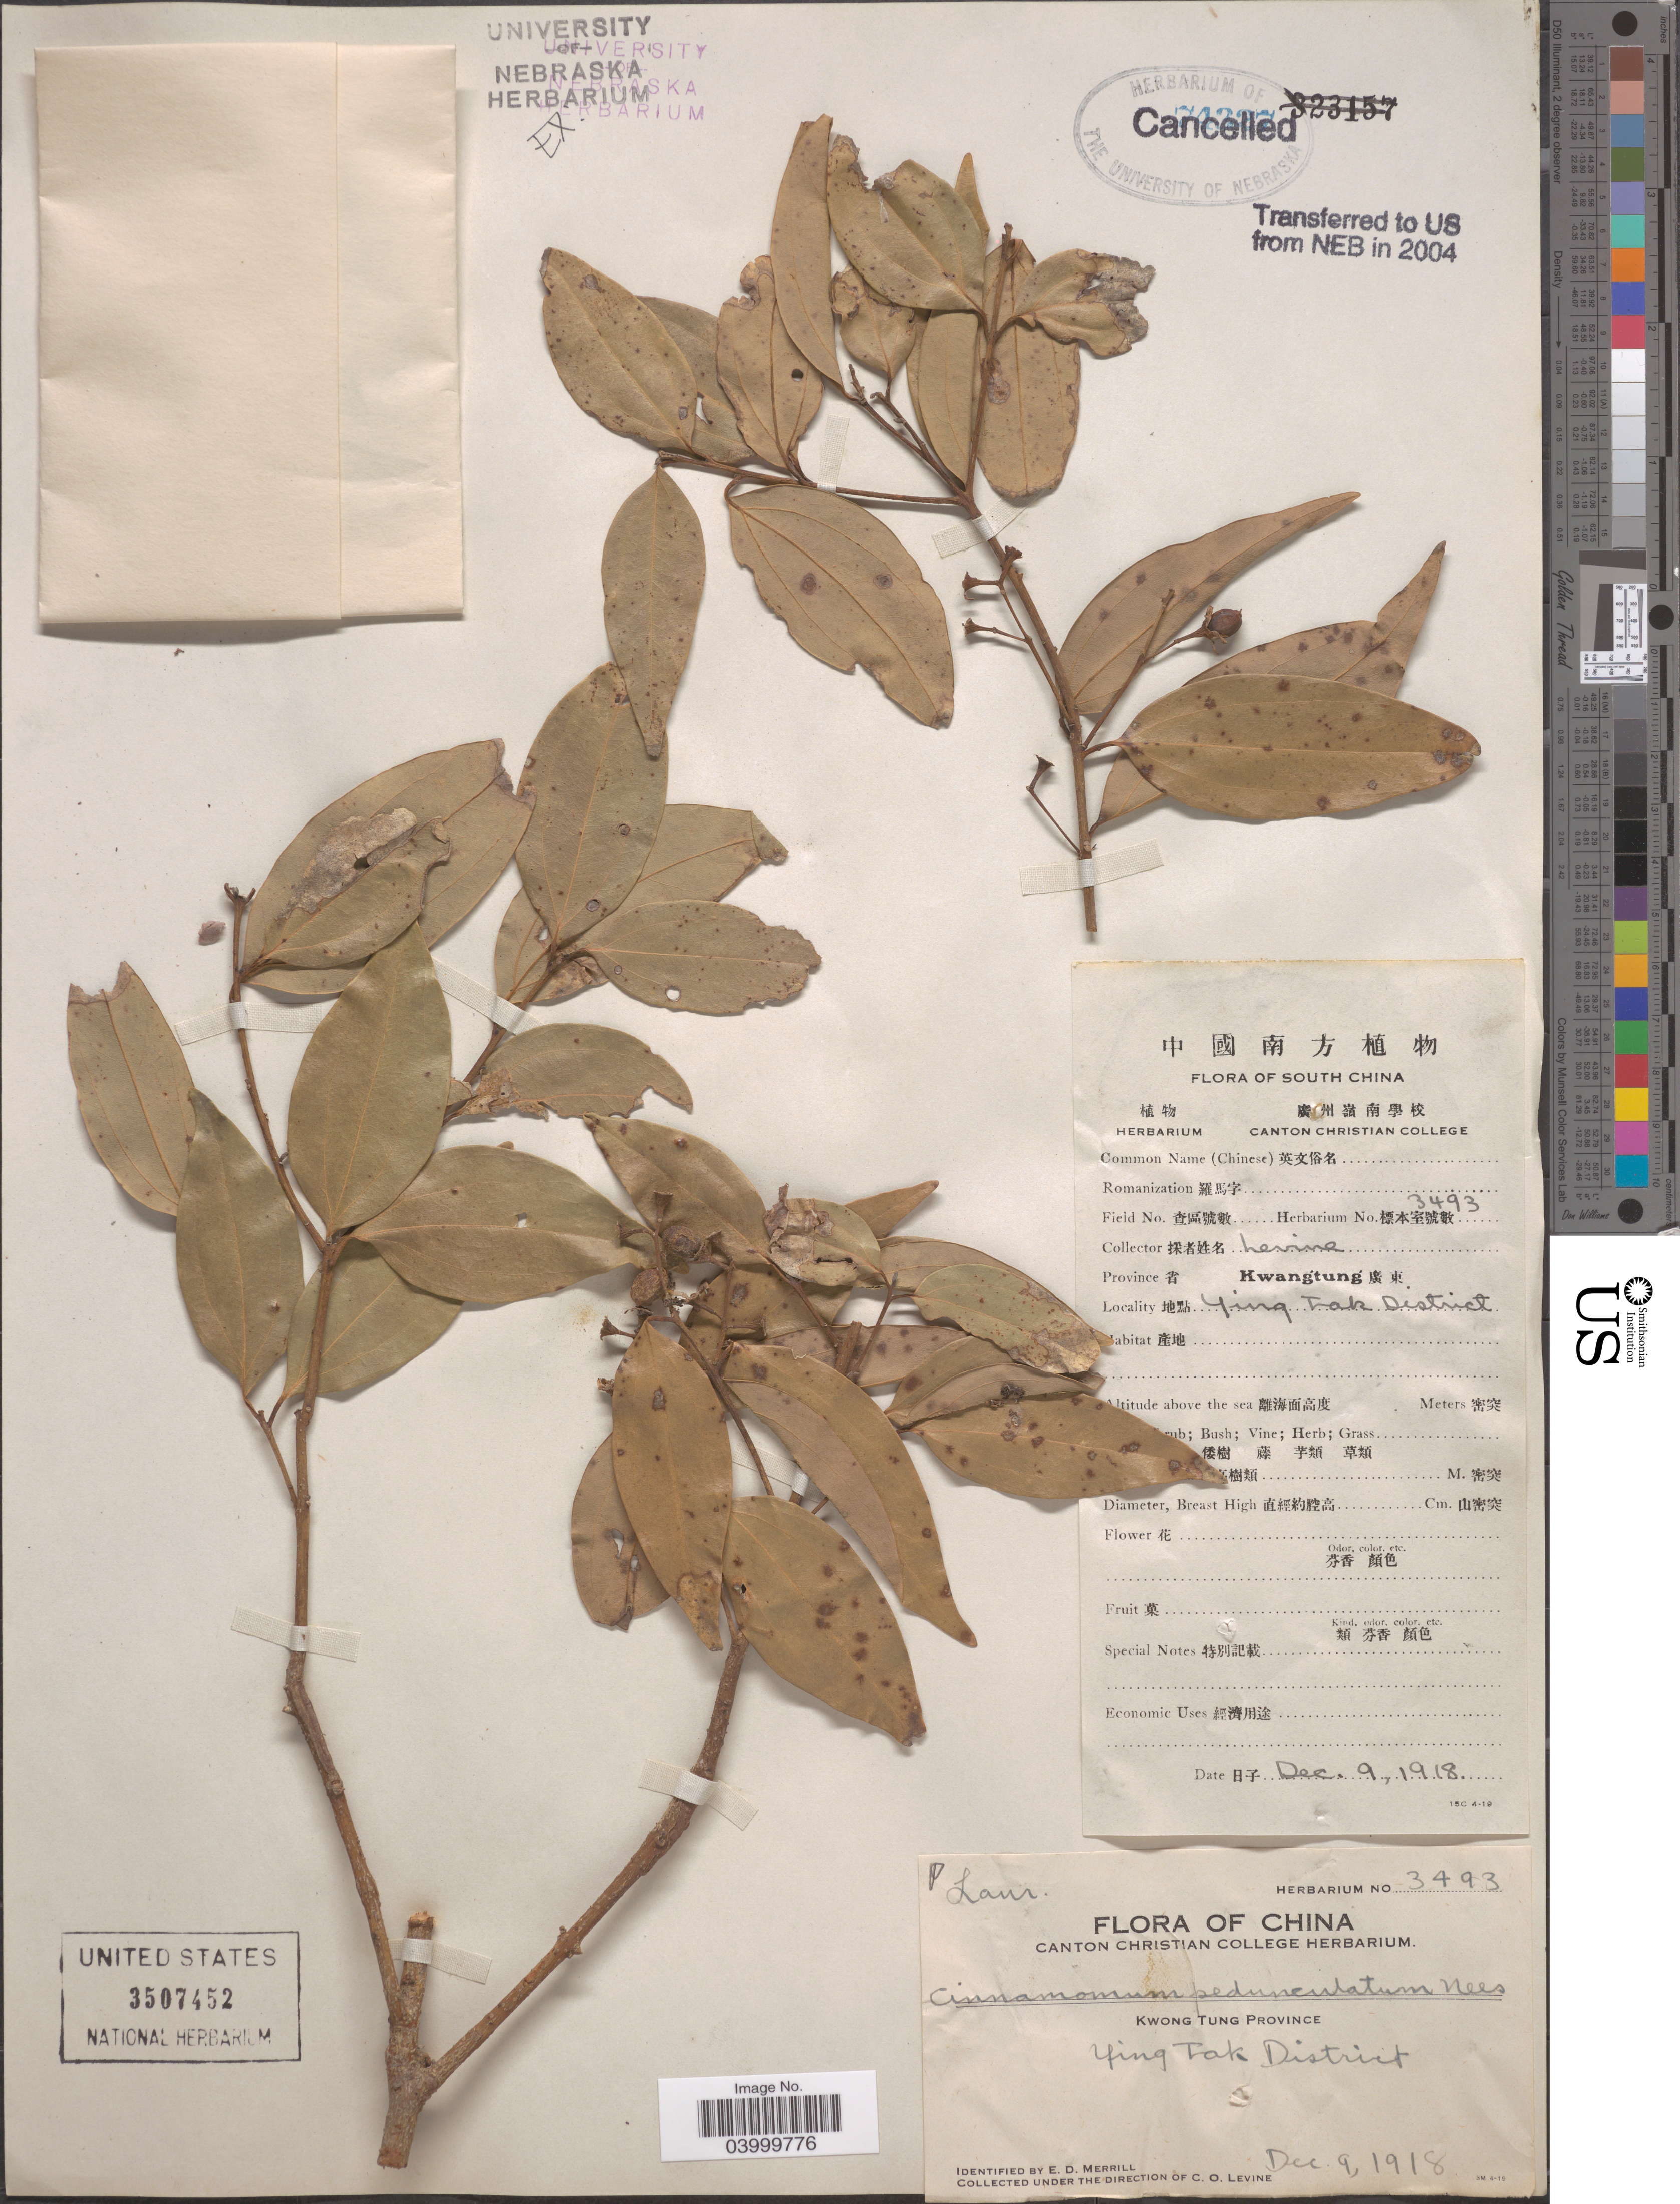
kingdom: Plantae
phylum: Tracheophyta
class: Magnoliopsida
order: Laurales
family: Lauraceae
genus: Cinnamomum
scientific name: Cinnamomum japonicum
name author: Siebold ex Nees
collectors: -. Levine & C. O. Levine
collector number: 3493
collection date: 1918-12-09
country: China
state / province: Guangdong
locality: Province Kwangtung X. Kwong Tung Province. Ying Tak District.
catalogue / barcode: US 3507452